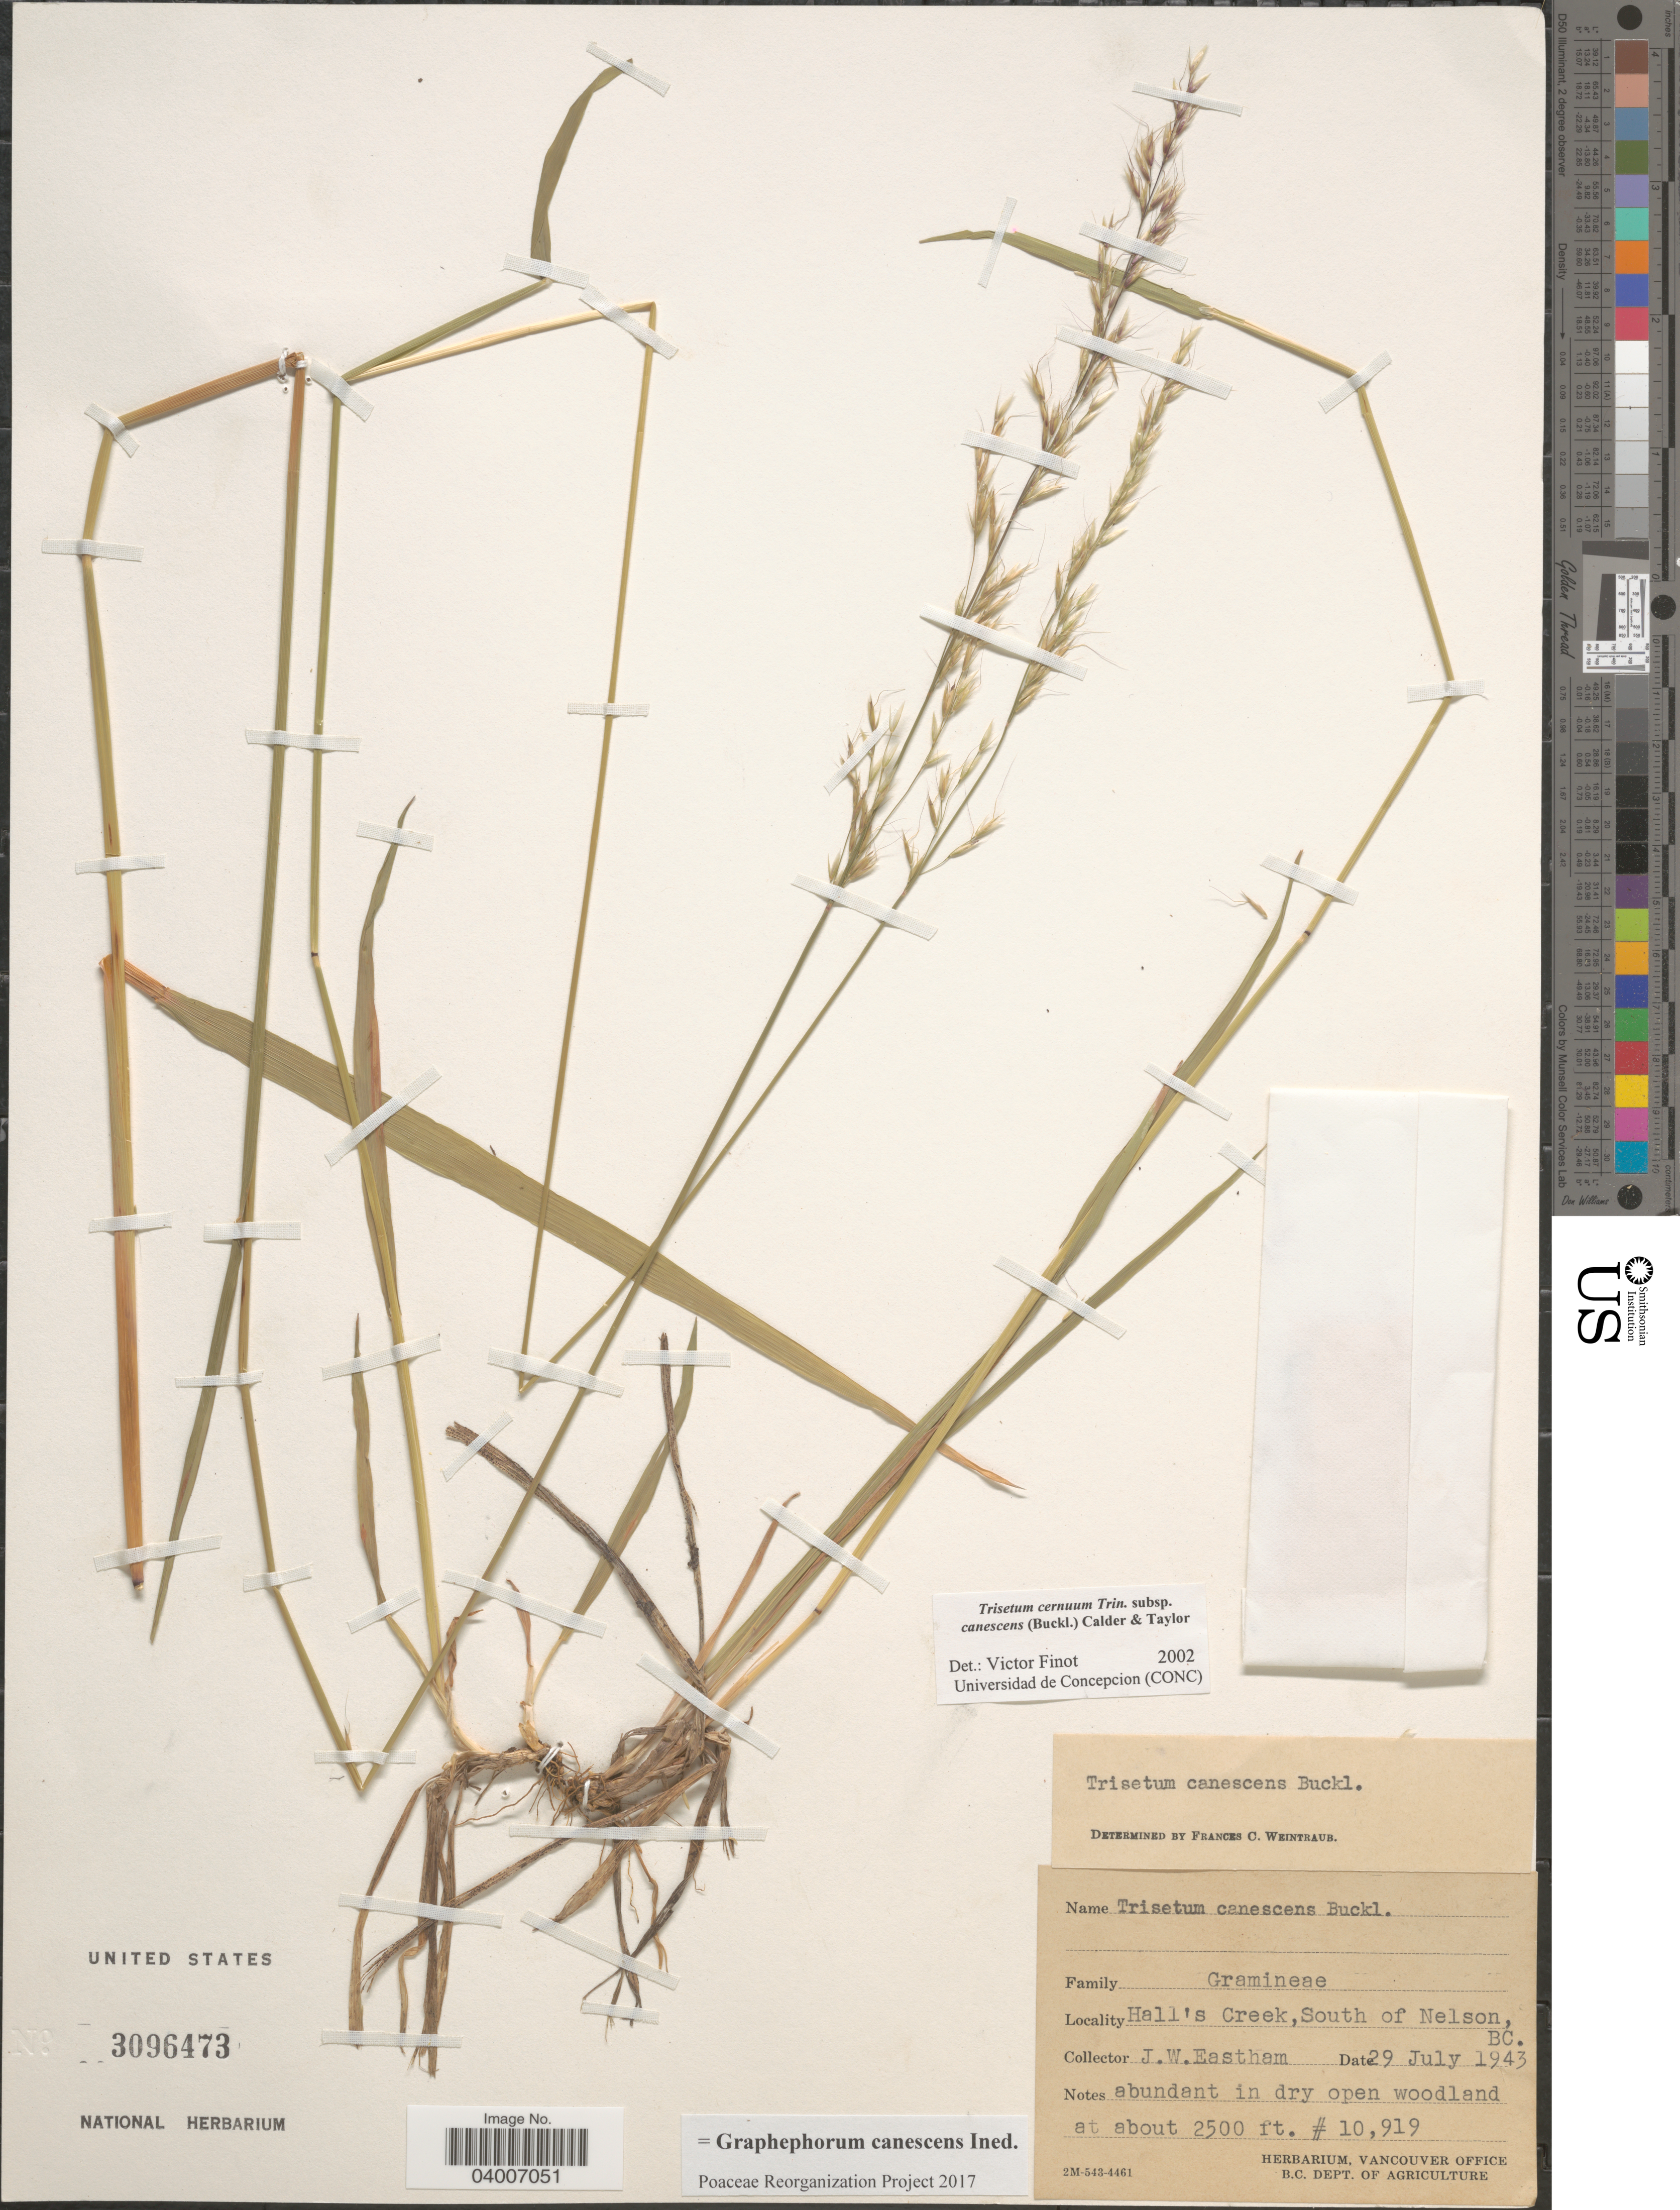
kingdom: Plantae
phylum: Tracheophyta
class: Liliopsida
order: Poales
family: Poaceae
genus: Graphephorum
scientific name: Graphephorum canescens ined.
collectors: J. Eastham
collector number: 10919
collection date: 1943-07-29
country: Canada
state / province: British Columbia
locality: Hall's Creek, South of Nelson.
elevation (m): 762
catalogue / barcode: US 3096473